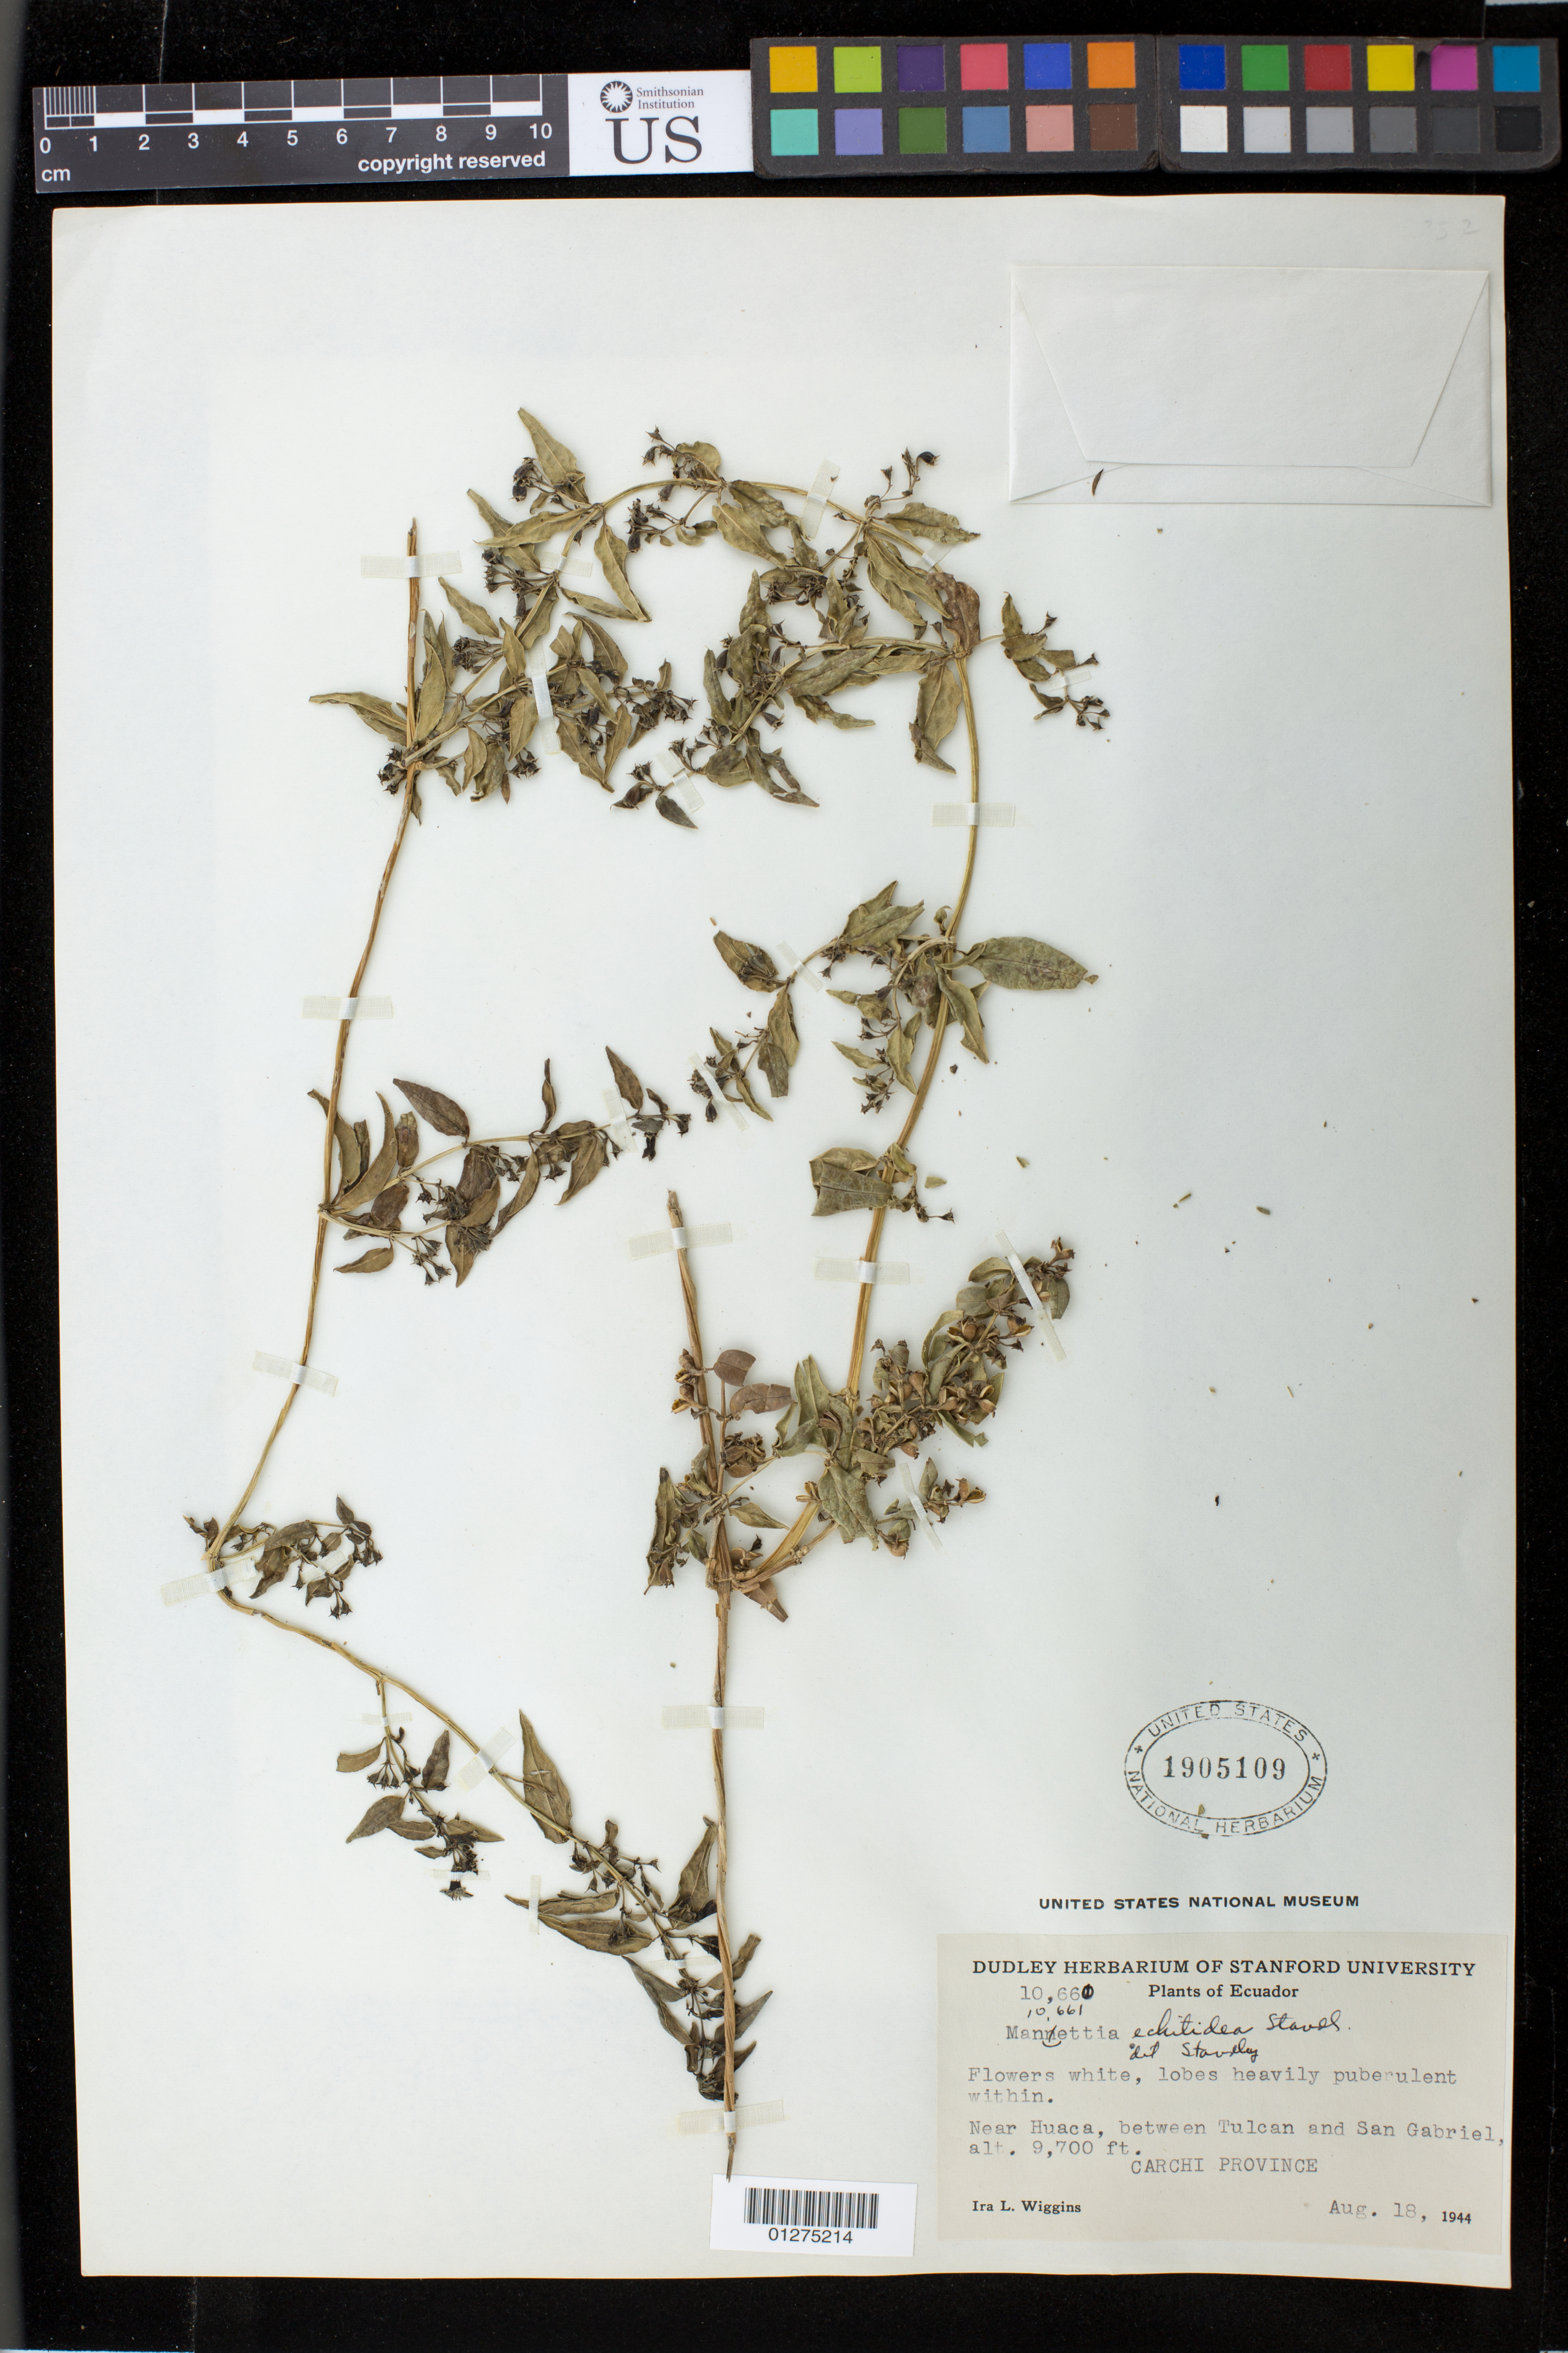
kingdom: Plantae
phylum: Tracheophyta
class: Magnoliopsida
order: Gentianales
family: Rubiaceae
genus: Manettia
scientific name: Manettia echitidea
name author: Standl.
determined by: Standley, --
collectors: I. L. Wiggins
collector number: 10661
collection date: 1944-08-18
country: Ecuador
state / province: Carchi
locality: Near Huaca, between Tulcan and San Gabriel.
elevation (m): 2957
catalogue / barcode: US 1905109